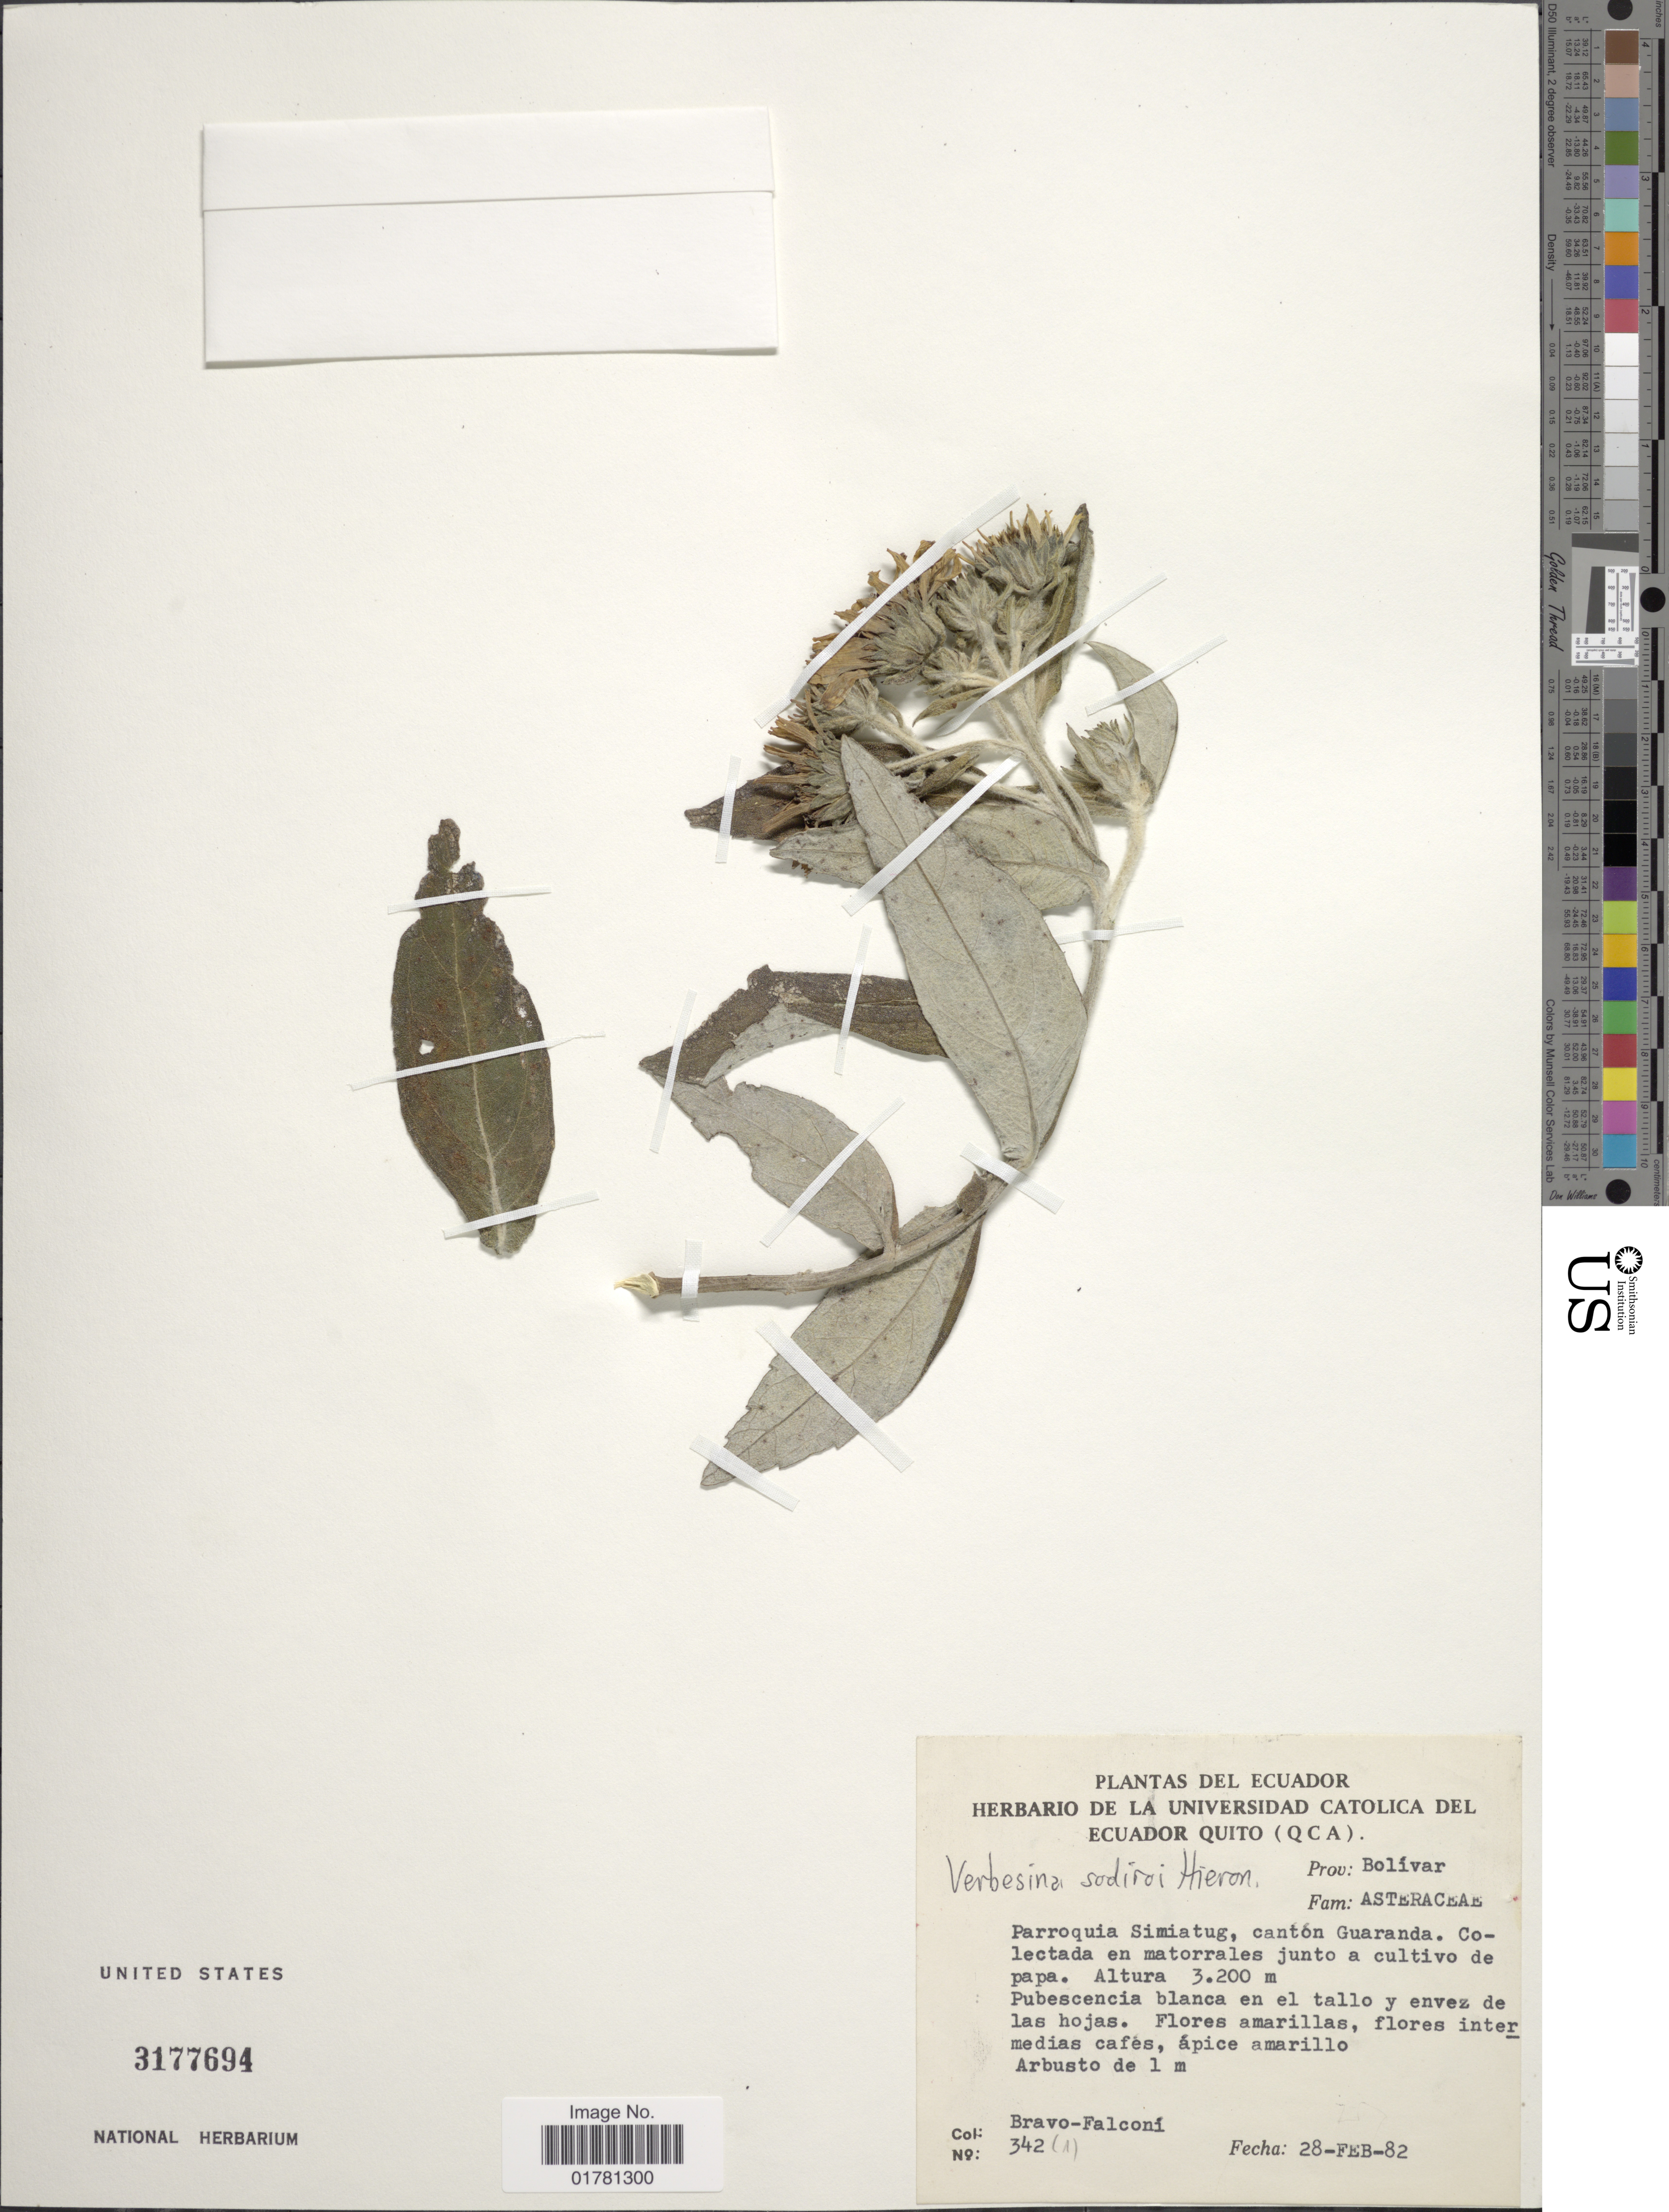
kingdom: Plantae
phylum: Tracheophyta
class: Magnoliopsida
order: Asterales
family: Asteraceae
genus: Verbesina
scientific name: Verbesina sodiroi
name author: Hieron.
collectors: Bravo-Falconí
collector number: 342 (A)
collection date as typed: Transcribed d/m/y: 28/2/82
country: Ecuador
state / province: Bolívar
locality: Parroquia Simiatug, canton Guaranda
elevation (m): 3200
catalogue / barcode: US 3177694